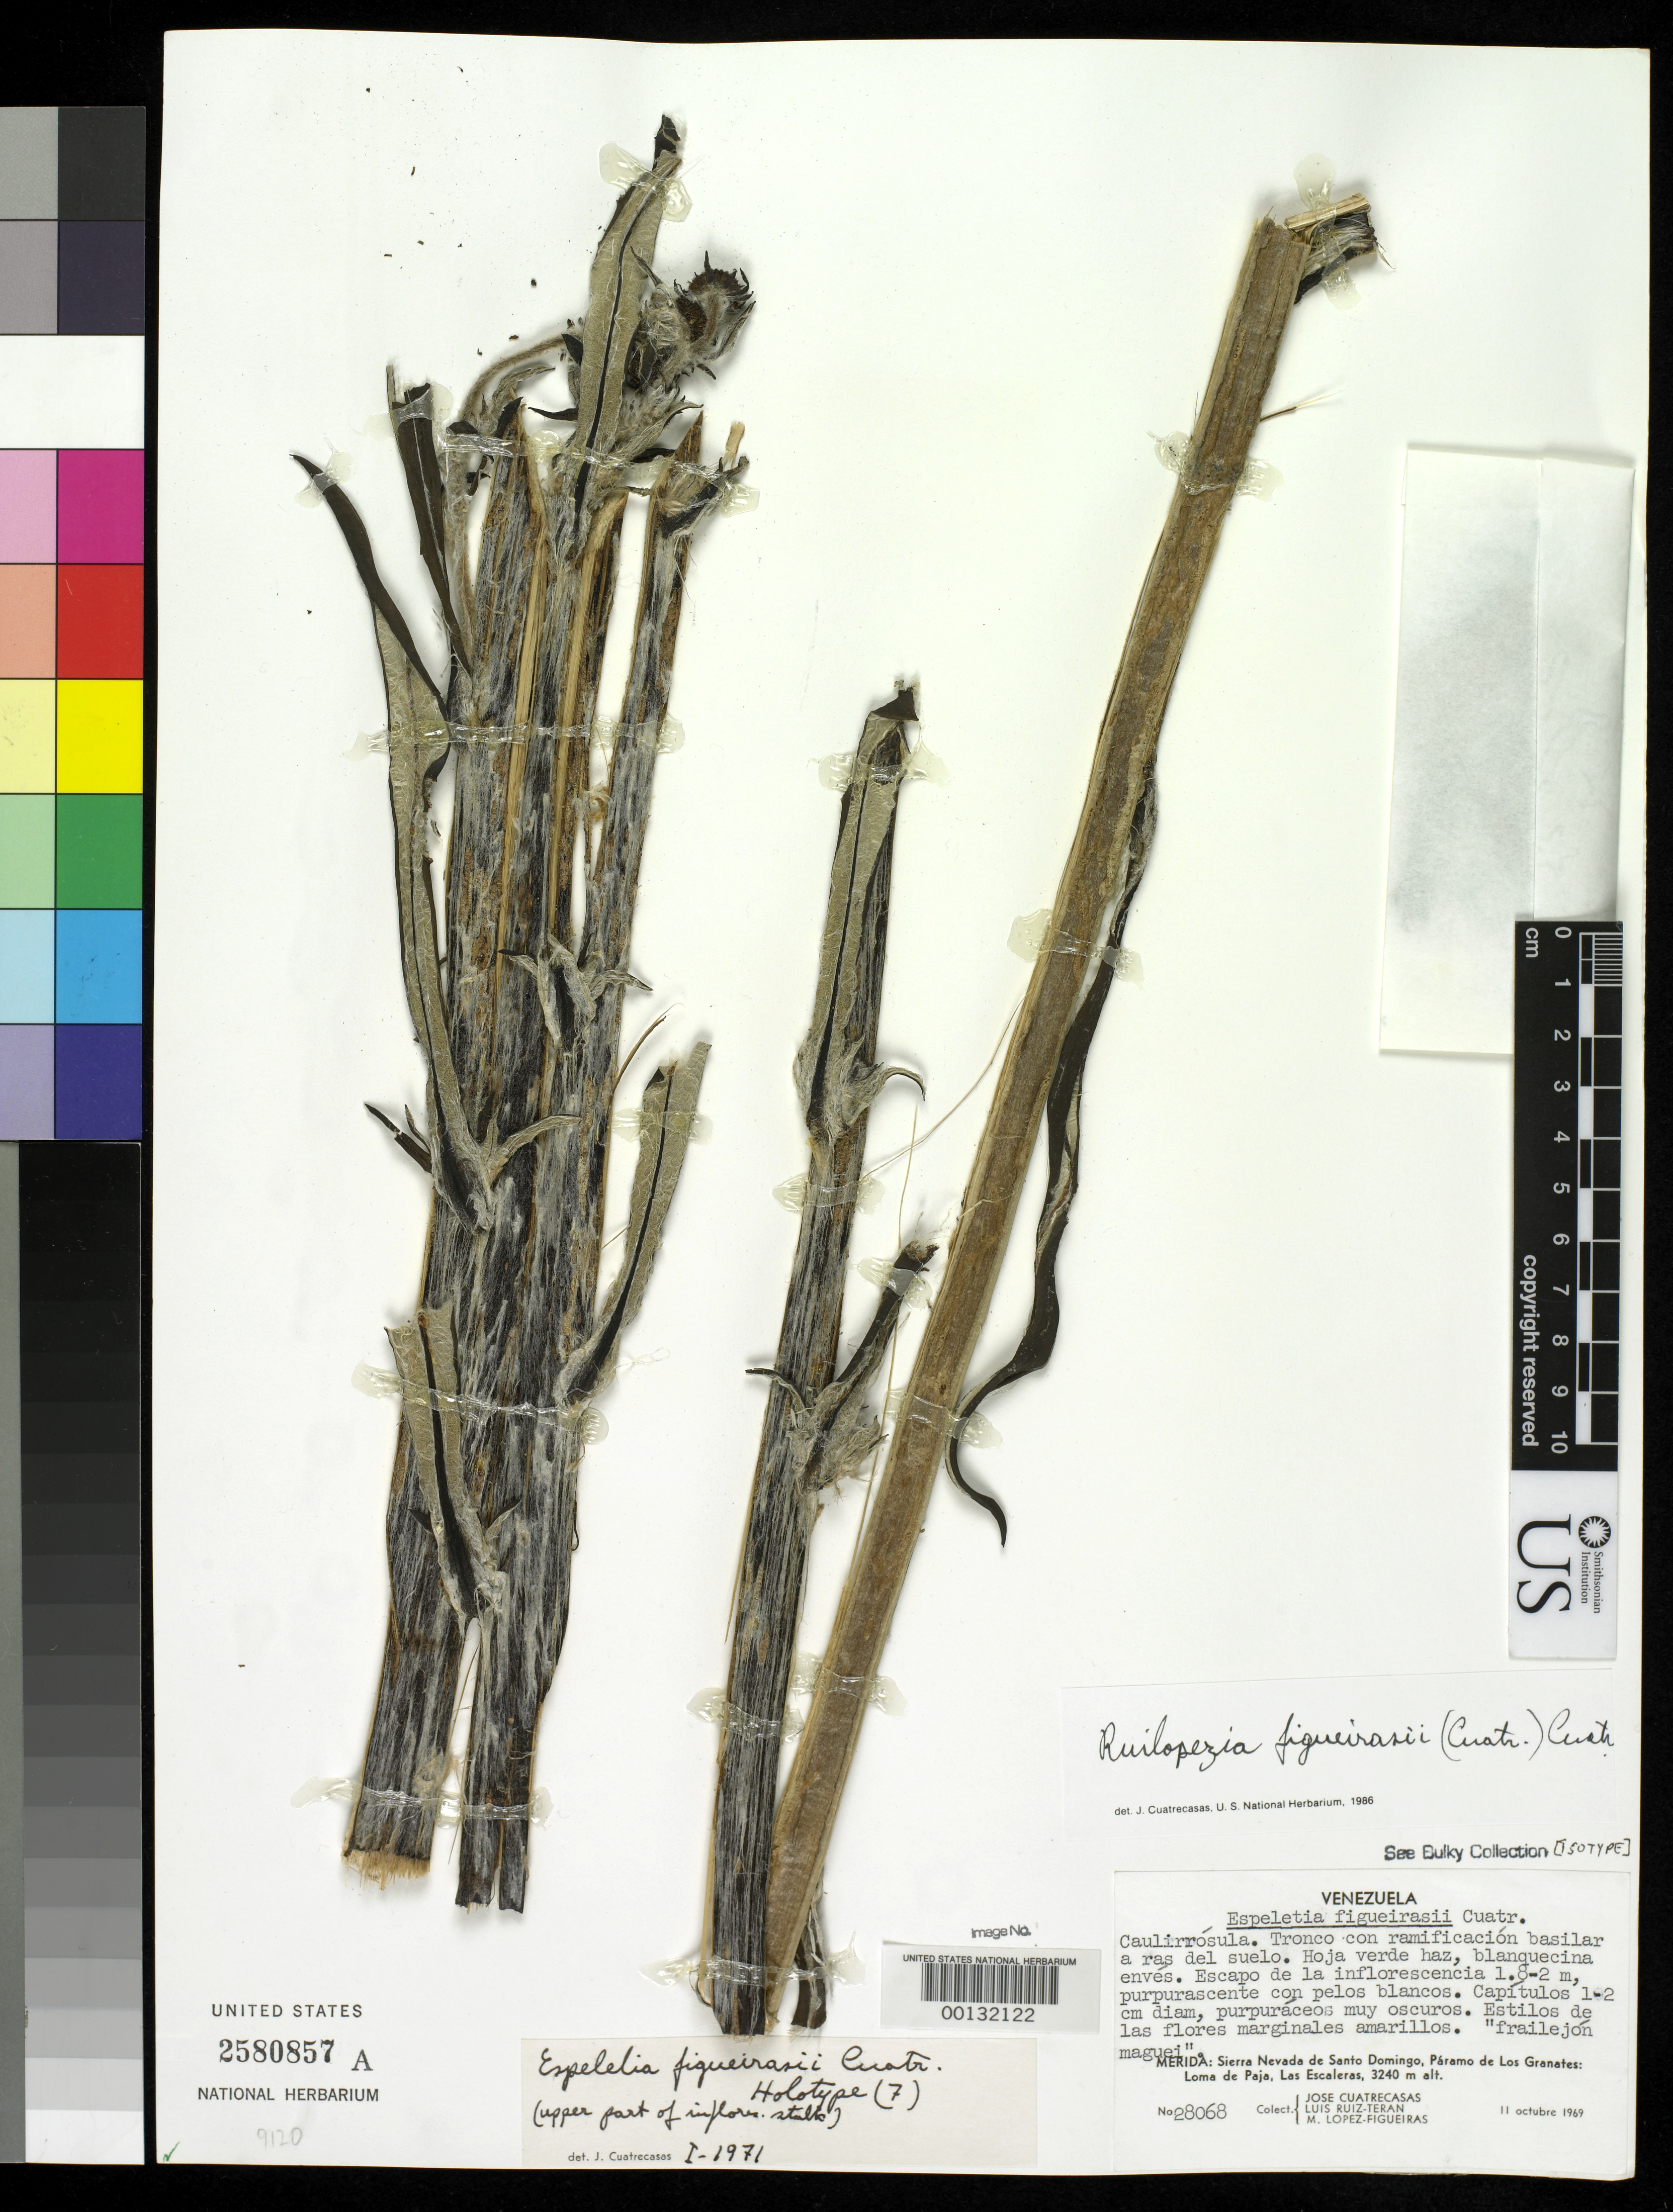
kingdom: Plantae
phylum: Tracheophyta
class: Magnoliopsida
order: Asterales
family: Asteraceae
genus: Espeletia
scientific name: Espeletia figueirasii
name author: Cuatrec.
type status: Holotype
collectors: J. Cuatrecasas, L. E. Ruíz-Terán & M. López Figueiras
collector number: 28068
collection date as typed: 11 Oct 1969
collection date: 1969-10-11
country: Venezuela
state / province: Mérida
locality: Sierra Nevada de Santo Domingo, Páramo de Los Granates, Loma de Paja, Las Escaleras.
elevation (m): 3240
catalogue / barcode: US 2580857A